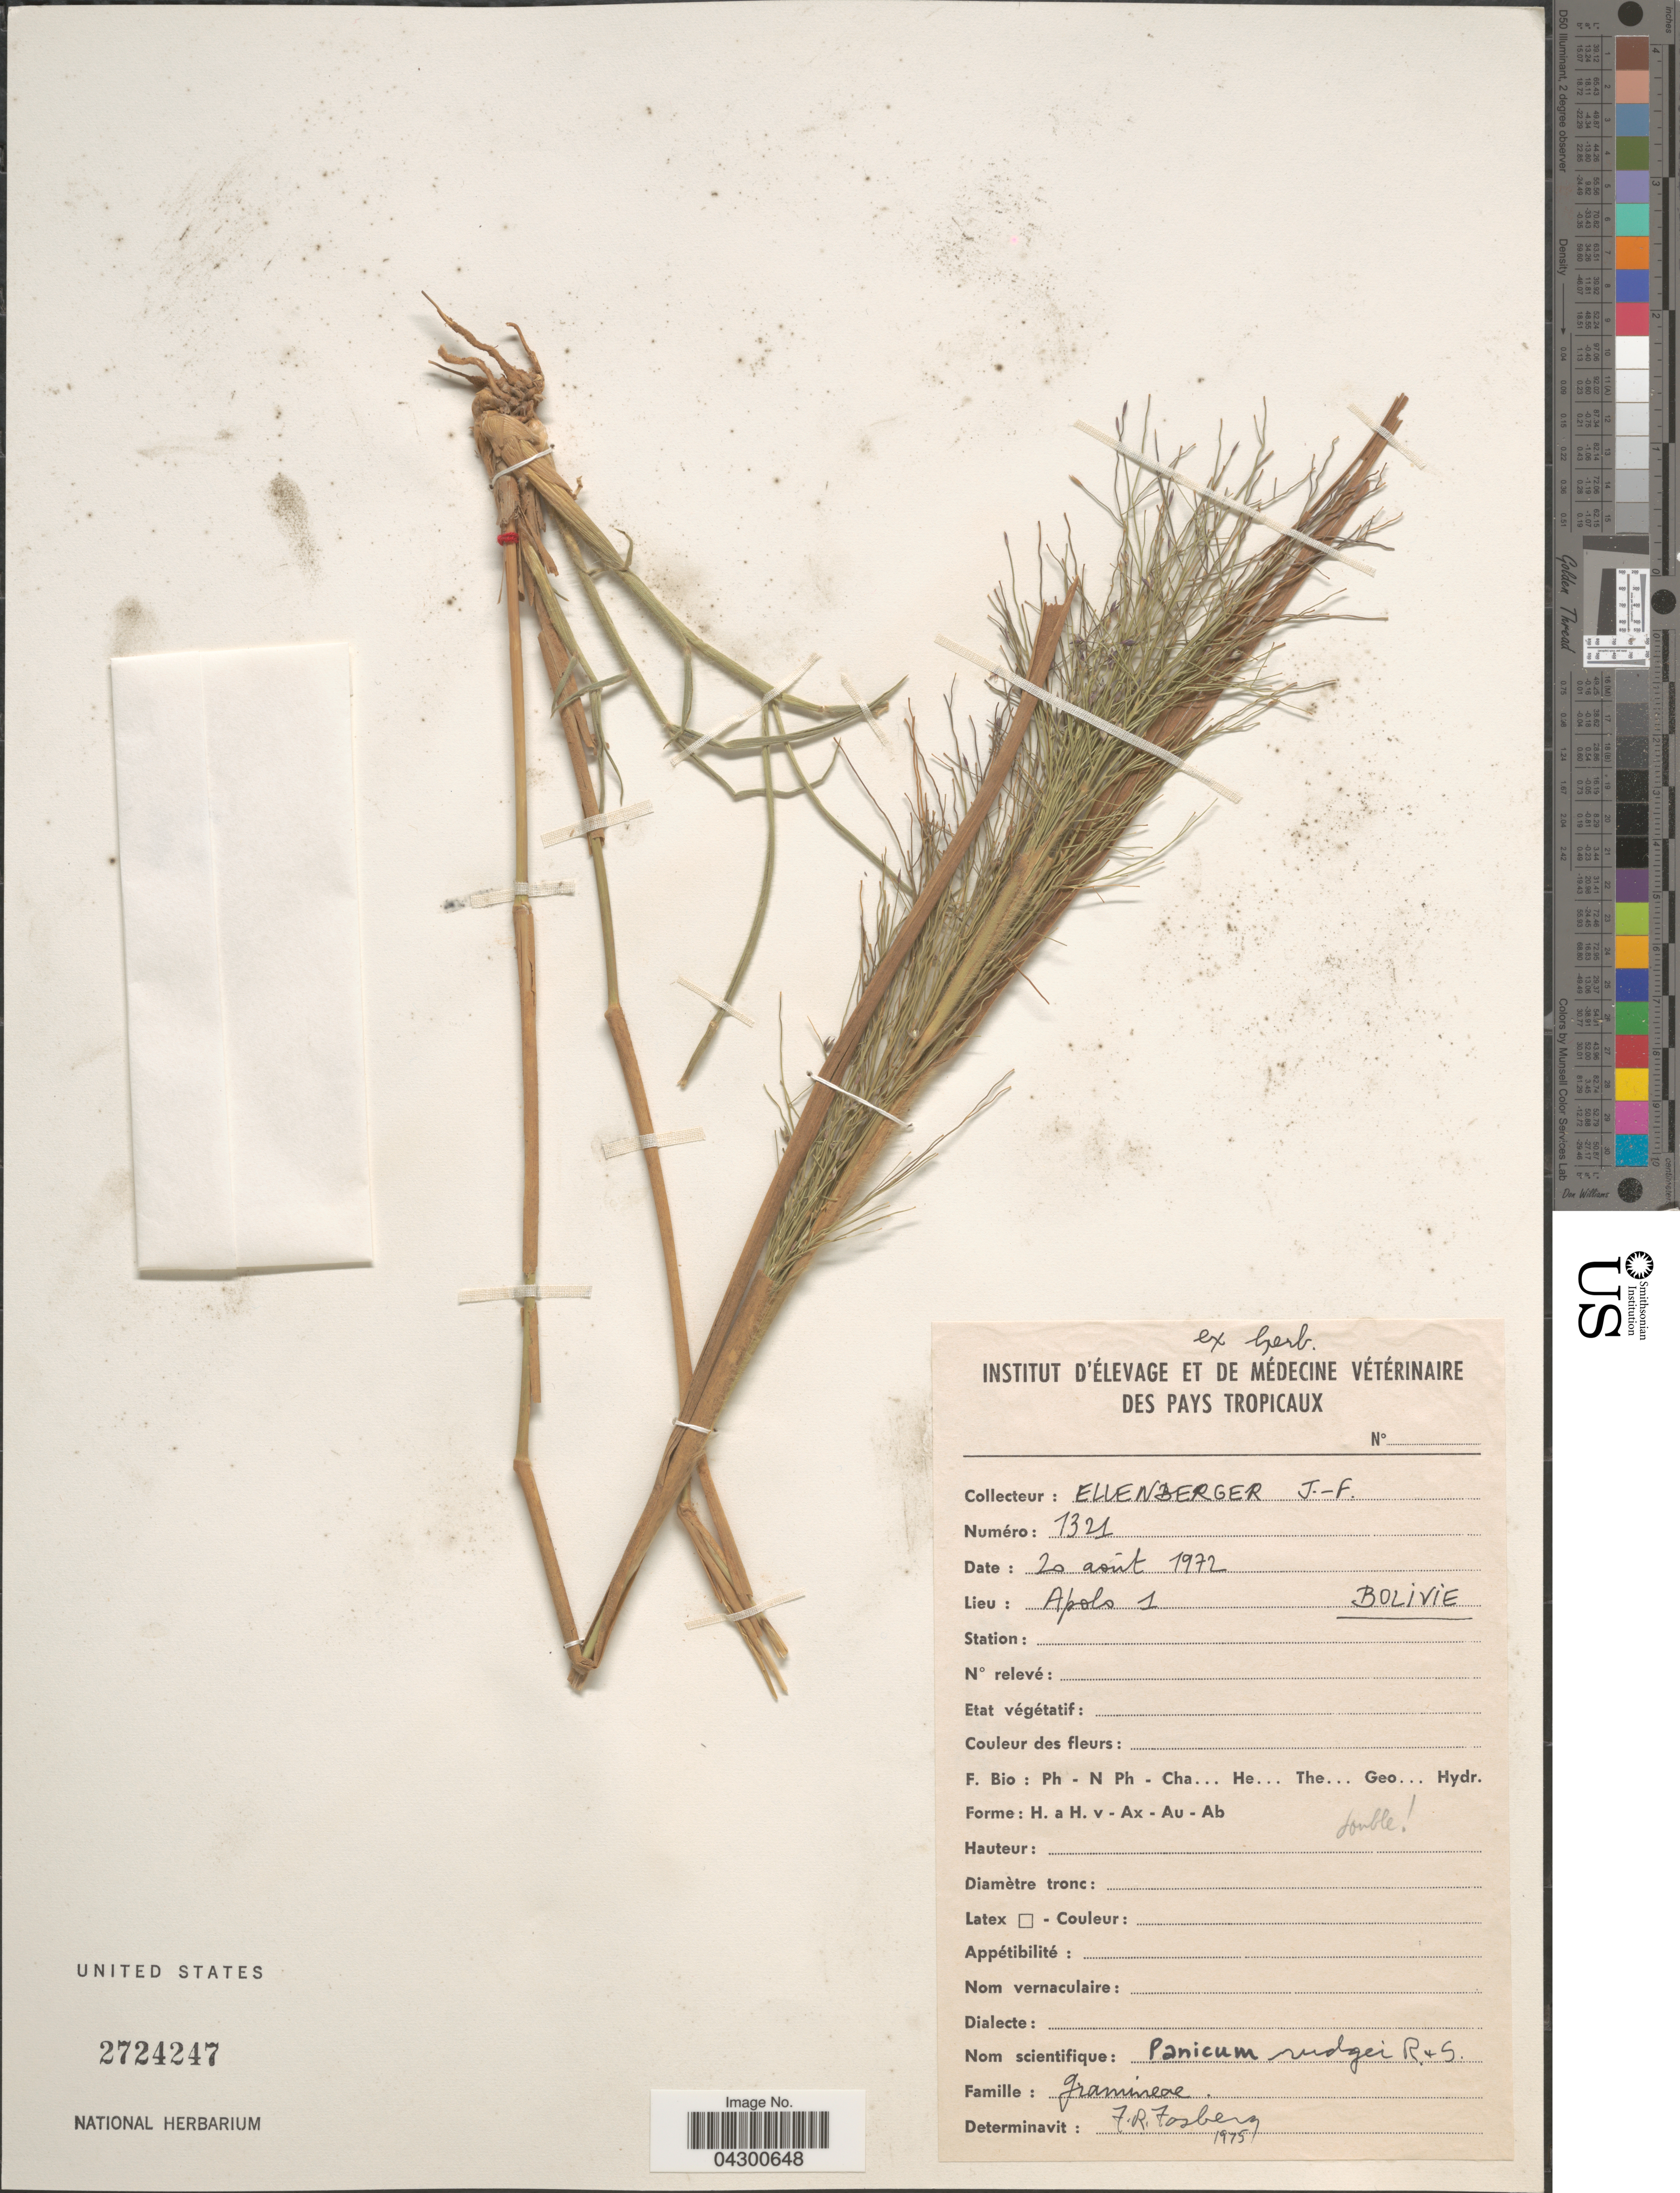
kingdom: Plantae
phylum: Tracheophyta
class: Liliopsida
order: Poales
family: Poaceae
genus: Panicum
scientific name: Panicum rudgei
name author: Roem. & Schult.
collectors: J. Ellenberger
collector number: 1321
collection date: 1972-08-20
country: Bolivia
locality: Apolo 1. Bolivie.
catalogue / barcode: US 2724247